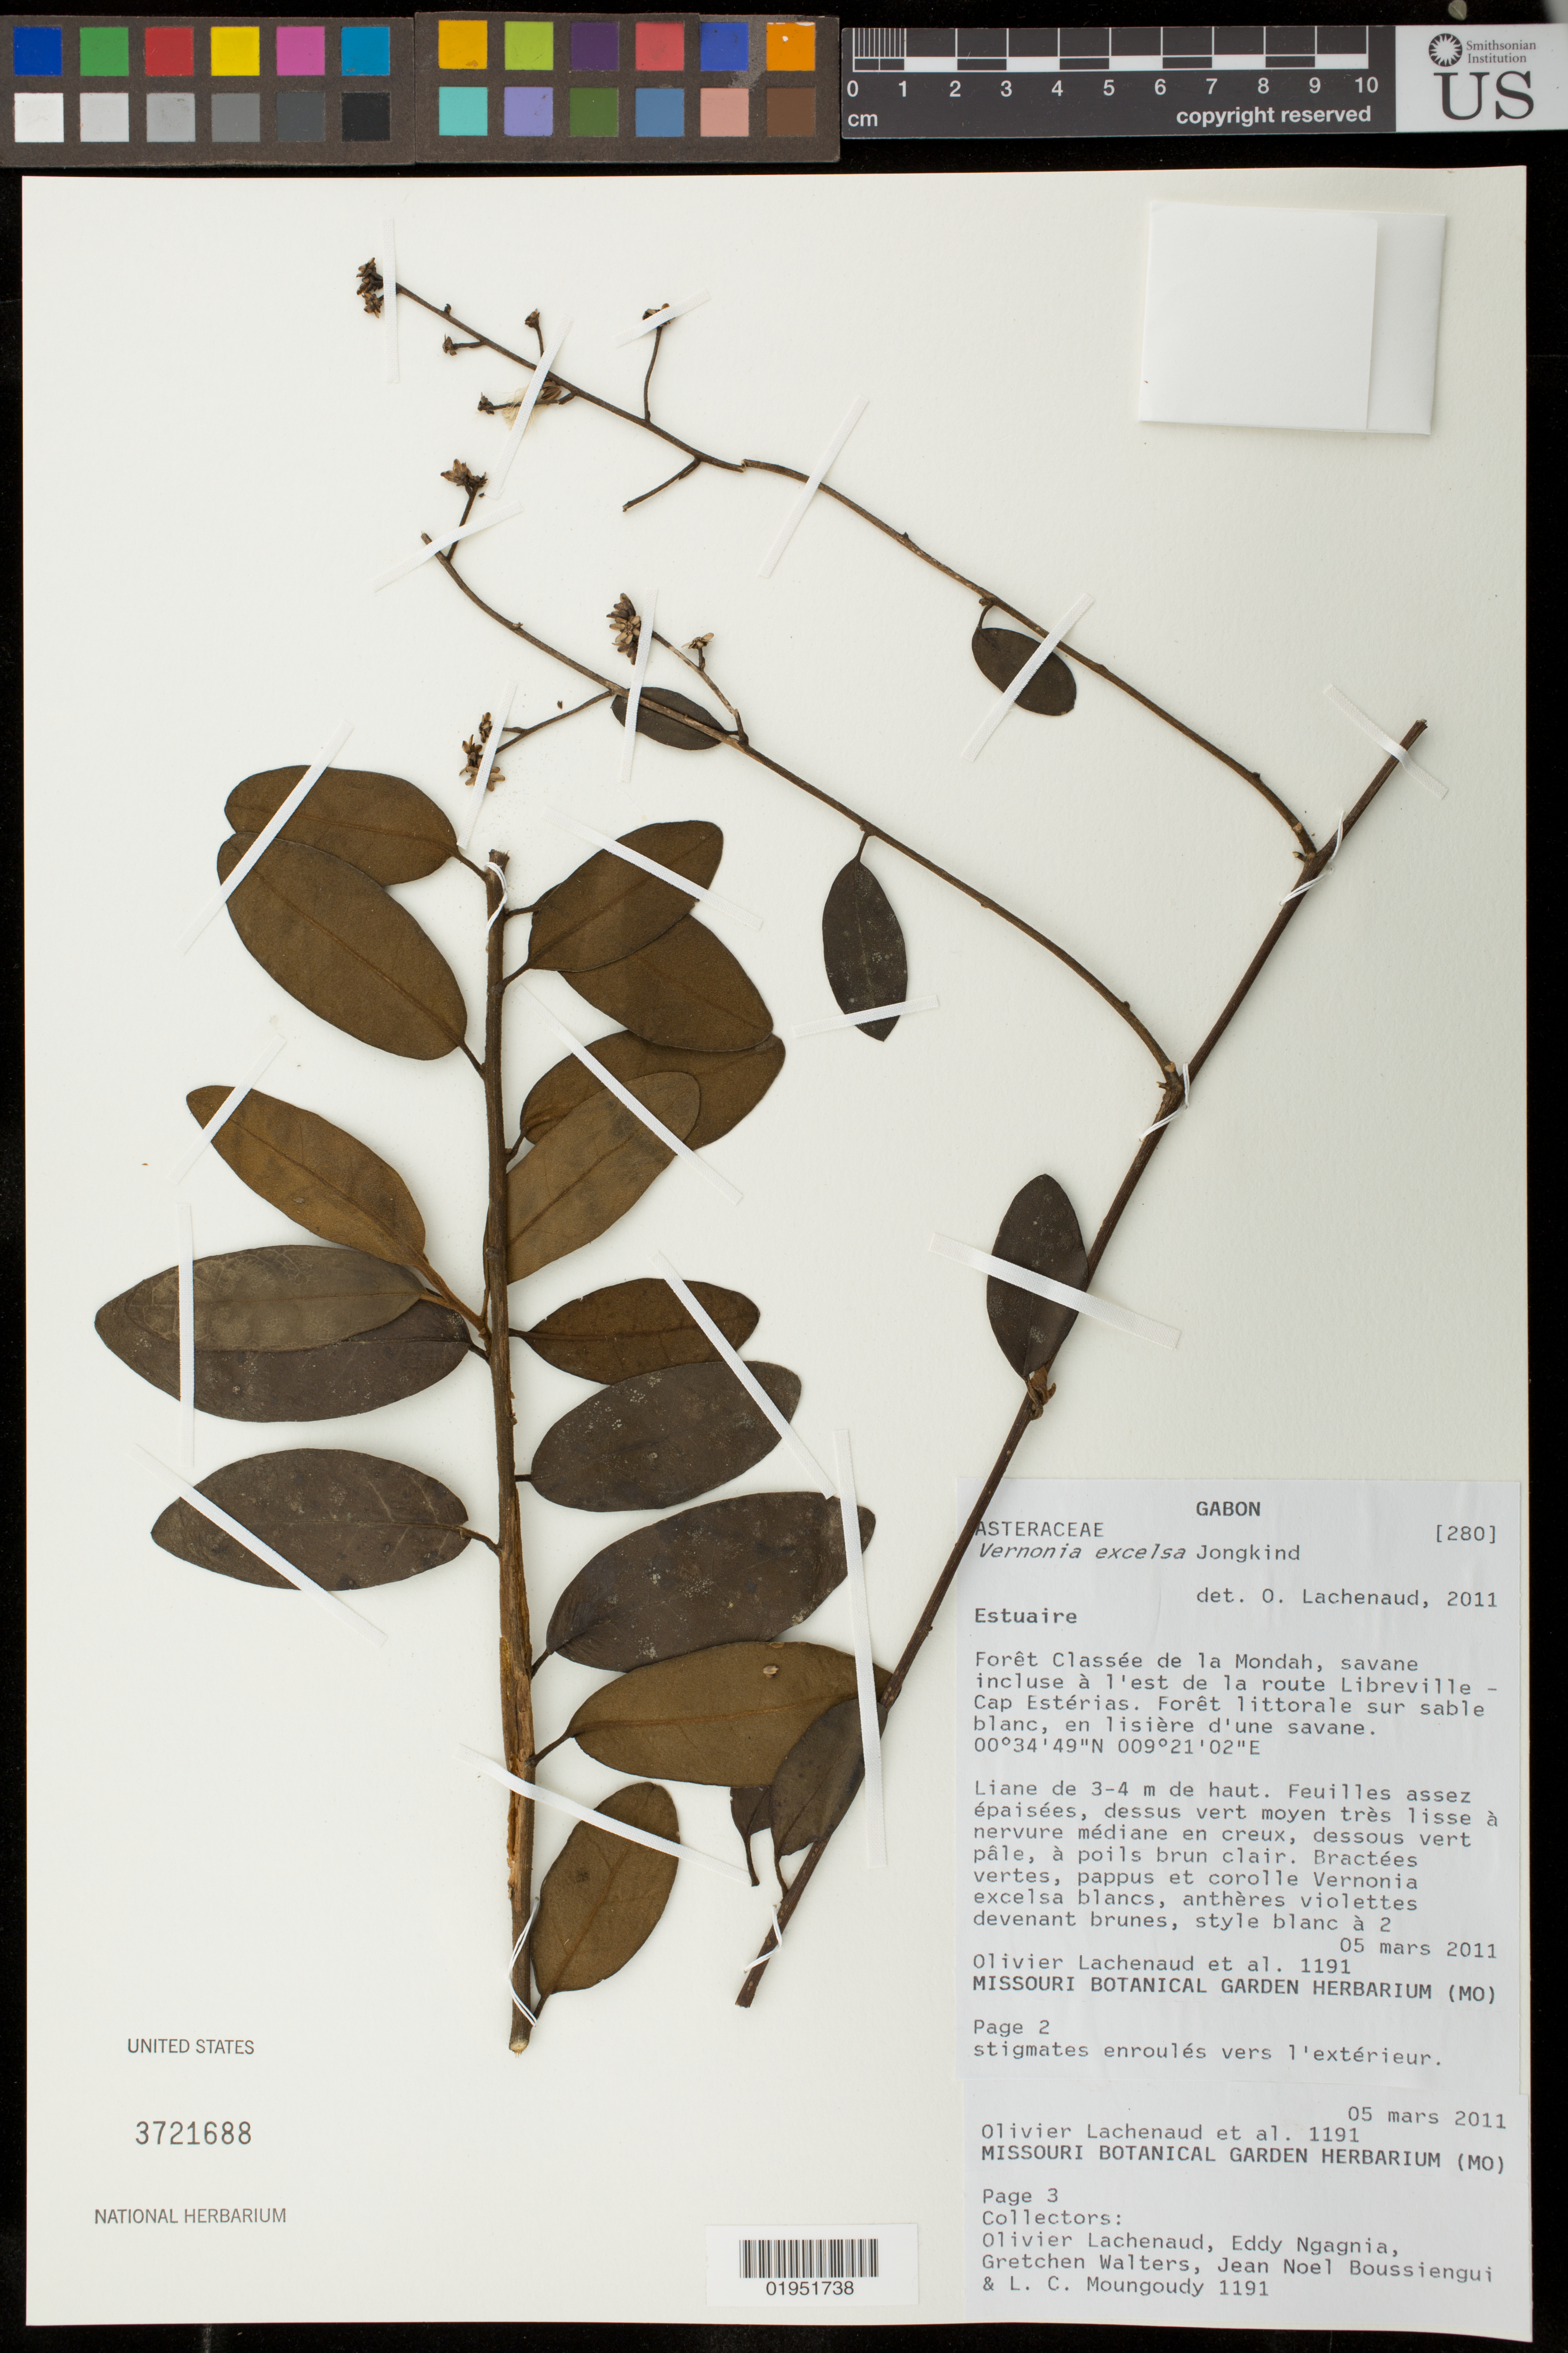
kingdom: Plantae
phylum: Tracheophyta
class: Magnoliopsida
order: Asterales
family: Asteraceae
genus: Vernonia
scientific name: Vernonia excelsa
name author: Jongkind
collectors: O. Lachenaud, E. Ngagnia, G. Walters, J. Boussiengui & L. Moundoudy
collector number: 1191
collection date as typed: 5 Mar 2011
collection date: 2011-03-05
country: Gabon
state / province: Estuaire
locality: Foret Classee de la Mondah, savane incluse a l'est de la route Libreville - Cap Esterias.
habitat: Foret littorale sur sable blanc, en lisiere d'une savane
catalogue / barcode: US 3721688